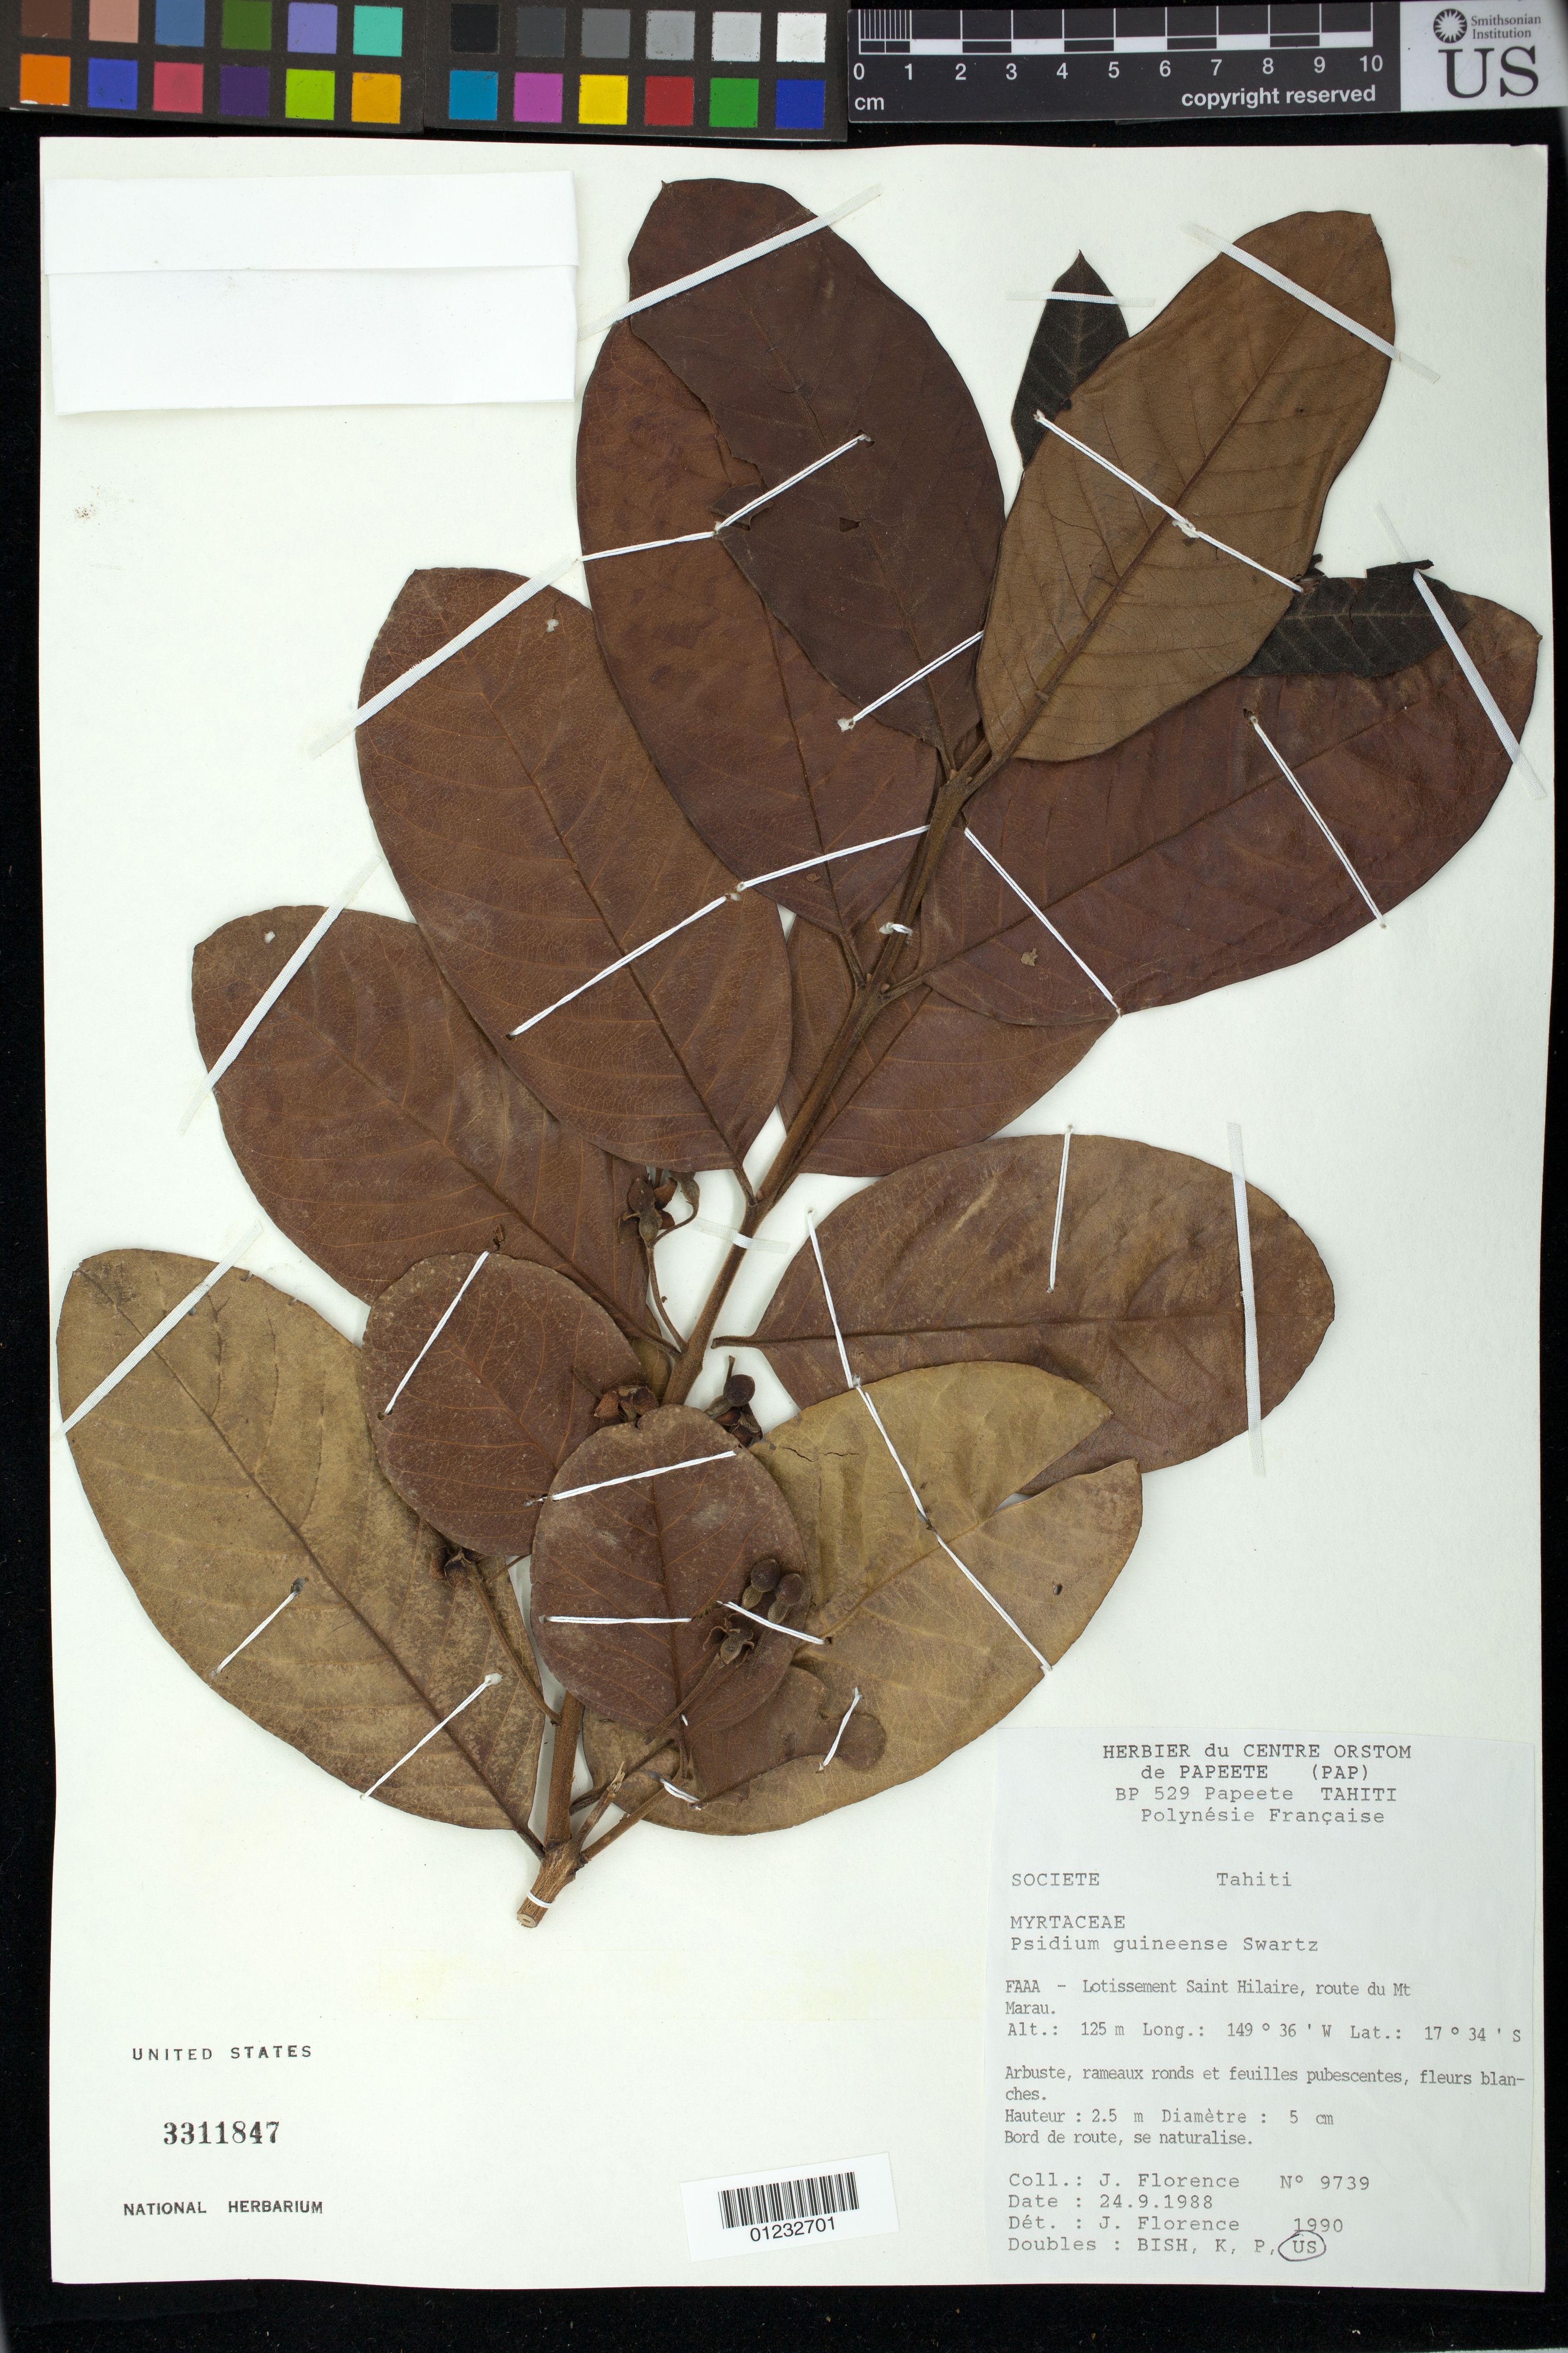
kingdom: Plantae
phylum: Tracheophyta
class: Magnoliopsida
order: Myrtales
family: Myrtaceae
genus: Psidium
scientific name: Psidium guineense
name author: Sw.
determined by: Florence, J.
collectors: J. Florence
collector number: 9739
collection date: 1988-09-24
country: French Polynesia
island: Tahiti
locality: Faaa - Lotissement Saint Hilaire, Route du Mt Marau. bord du route.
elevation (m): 125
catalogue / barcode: US 3311847